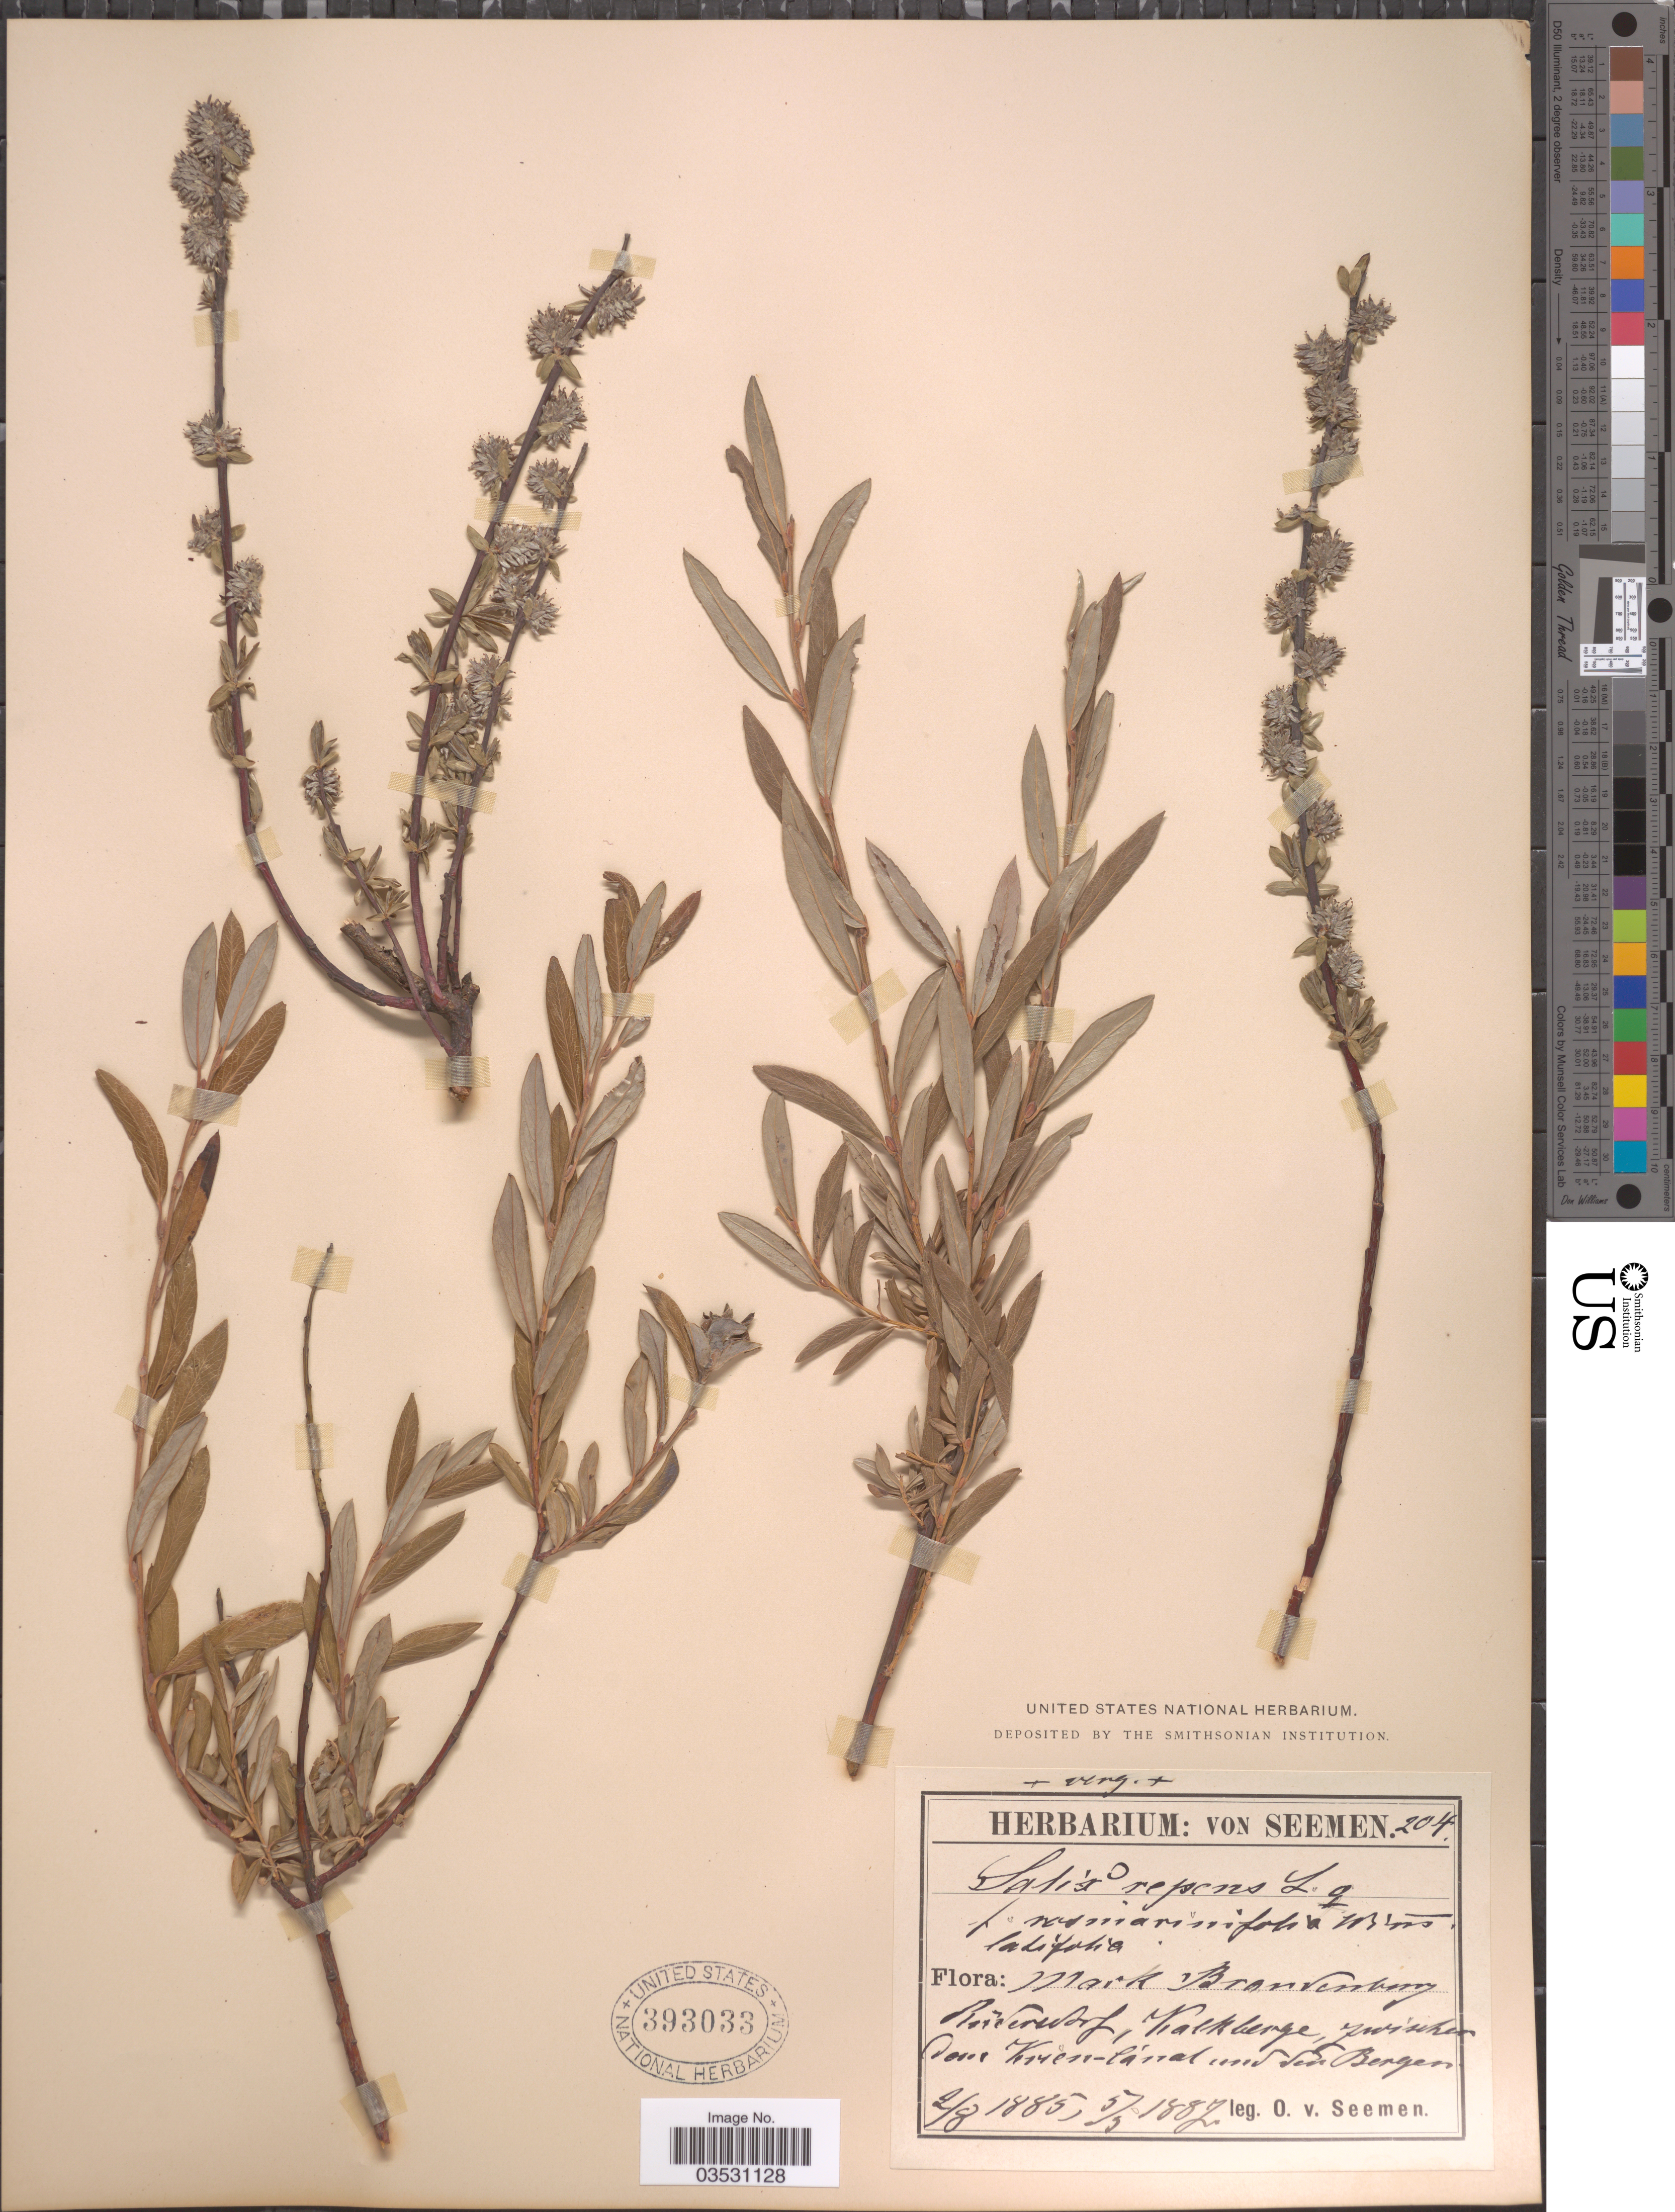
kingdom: Plantae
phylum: Tracheophyta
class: Magnoliopsida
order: Malpighiales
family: Salicaceae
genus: Salix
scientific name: Salix repens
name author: L.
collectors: K. O. von Seemen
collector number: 204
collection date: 1885-08-02/1887-05-05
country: Germany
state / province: Brandenburg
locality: Mark Brandenburg. Rudersdorf, Kalkberge, zwischen den Krien-Cánal und den Bergen.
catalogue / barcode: US 393033